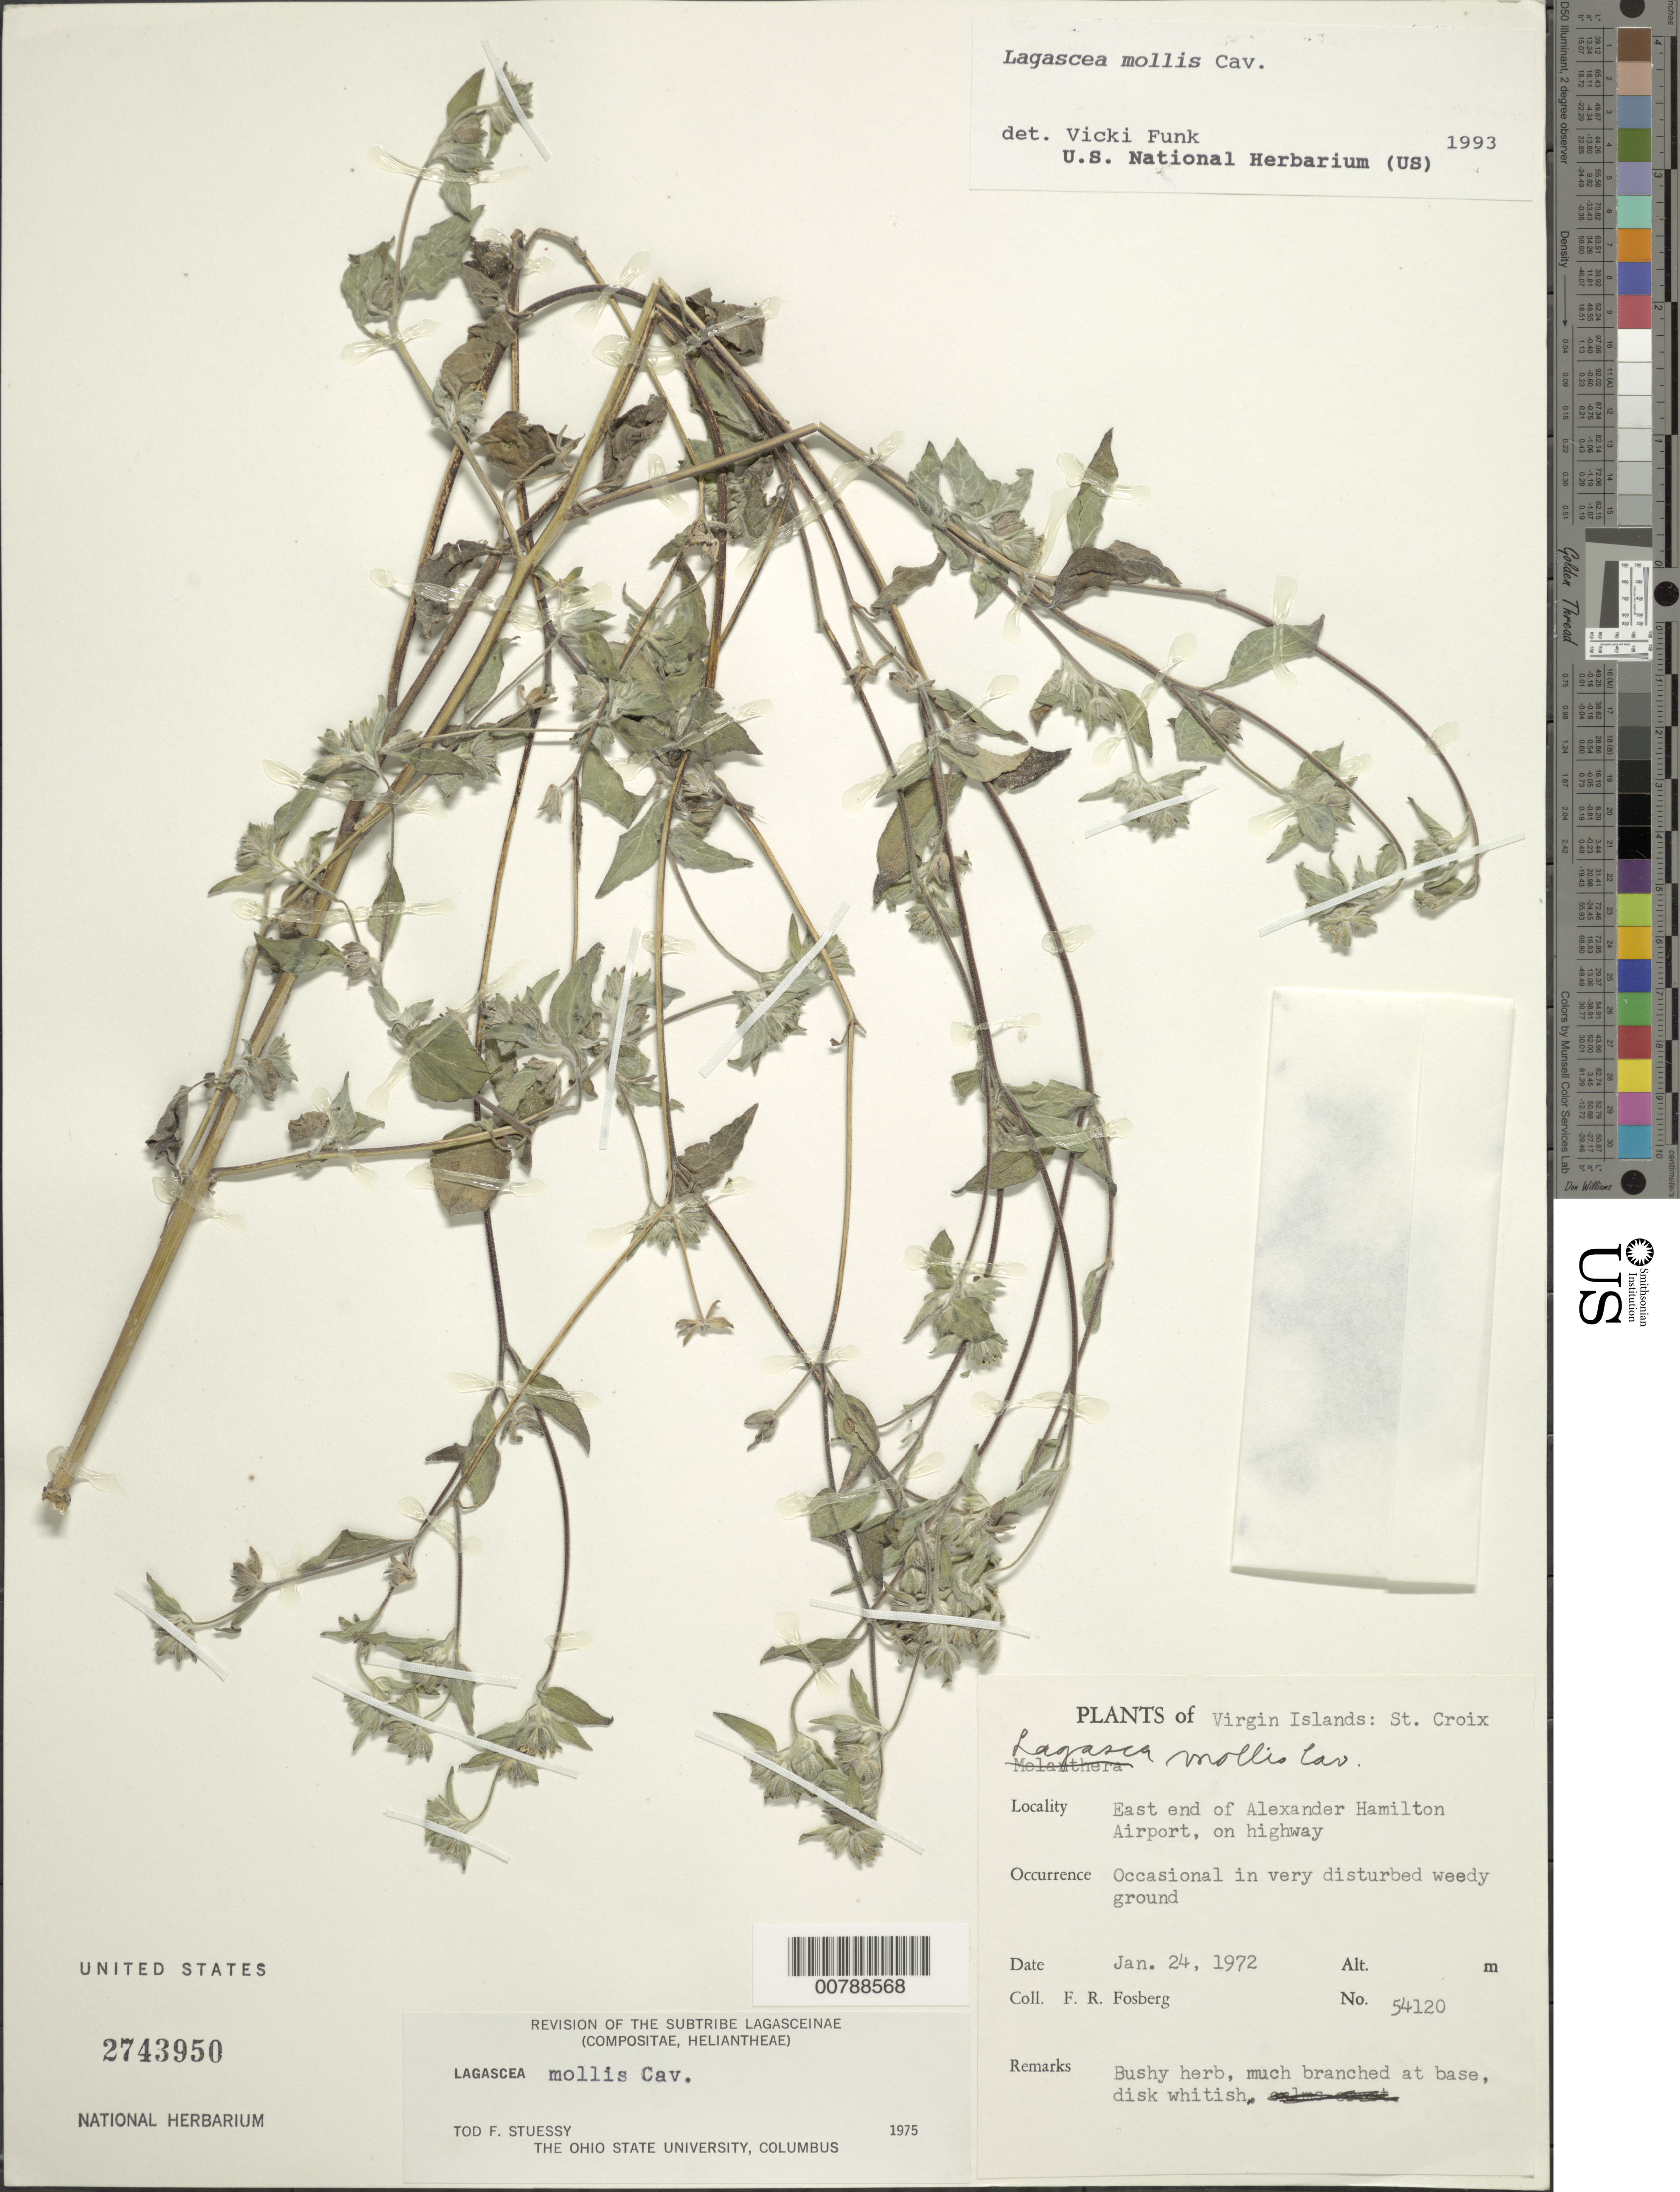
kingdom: Plantae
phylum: Tracheophyta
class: Magnoliopsida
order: Asterales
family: Asteraceae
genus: Lagascea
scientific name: Lagascea mollis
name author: Cav.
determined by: Funk, Vicki A., (BOT), Smithsonian Institution - National Museum of Natural History (UNITED STATES)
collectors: F. R. Fosberg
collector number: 54120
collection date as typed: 24 Jan 1972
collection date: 1972-01-24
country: U.S. Virgin Islands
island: St. Croix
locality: East end of Hamilton Airport, on highway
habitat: Occasional in very disturbed weedy ground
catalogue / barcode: US 2743950